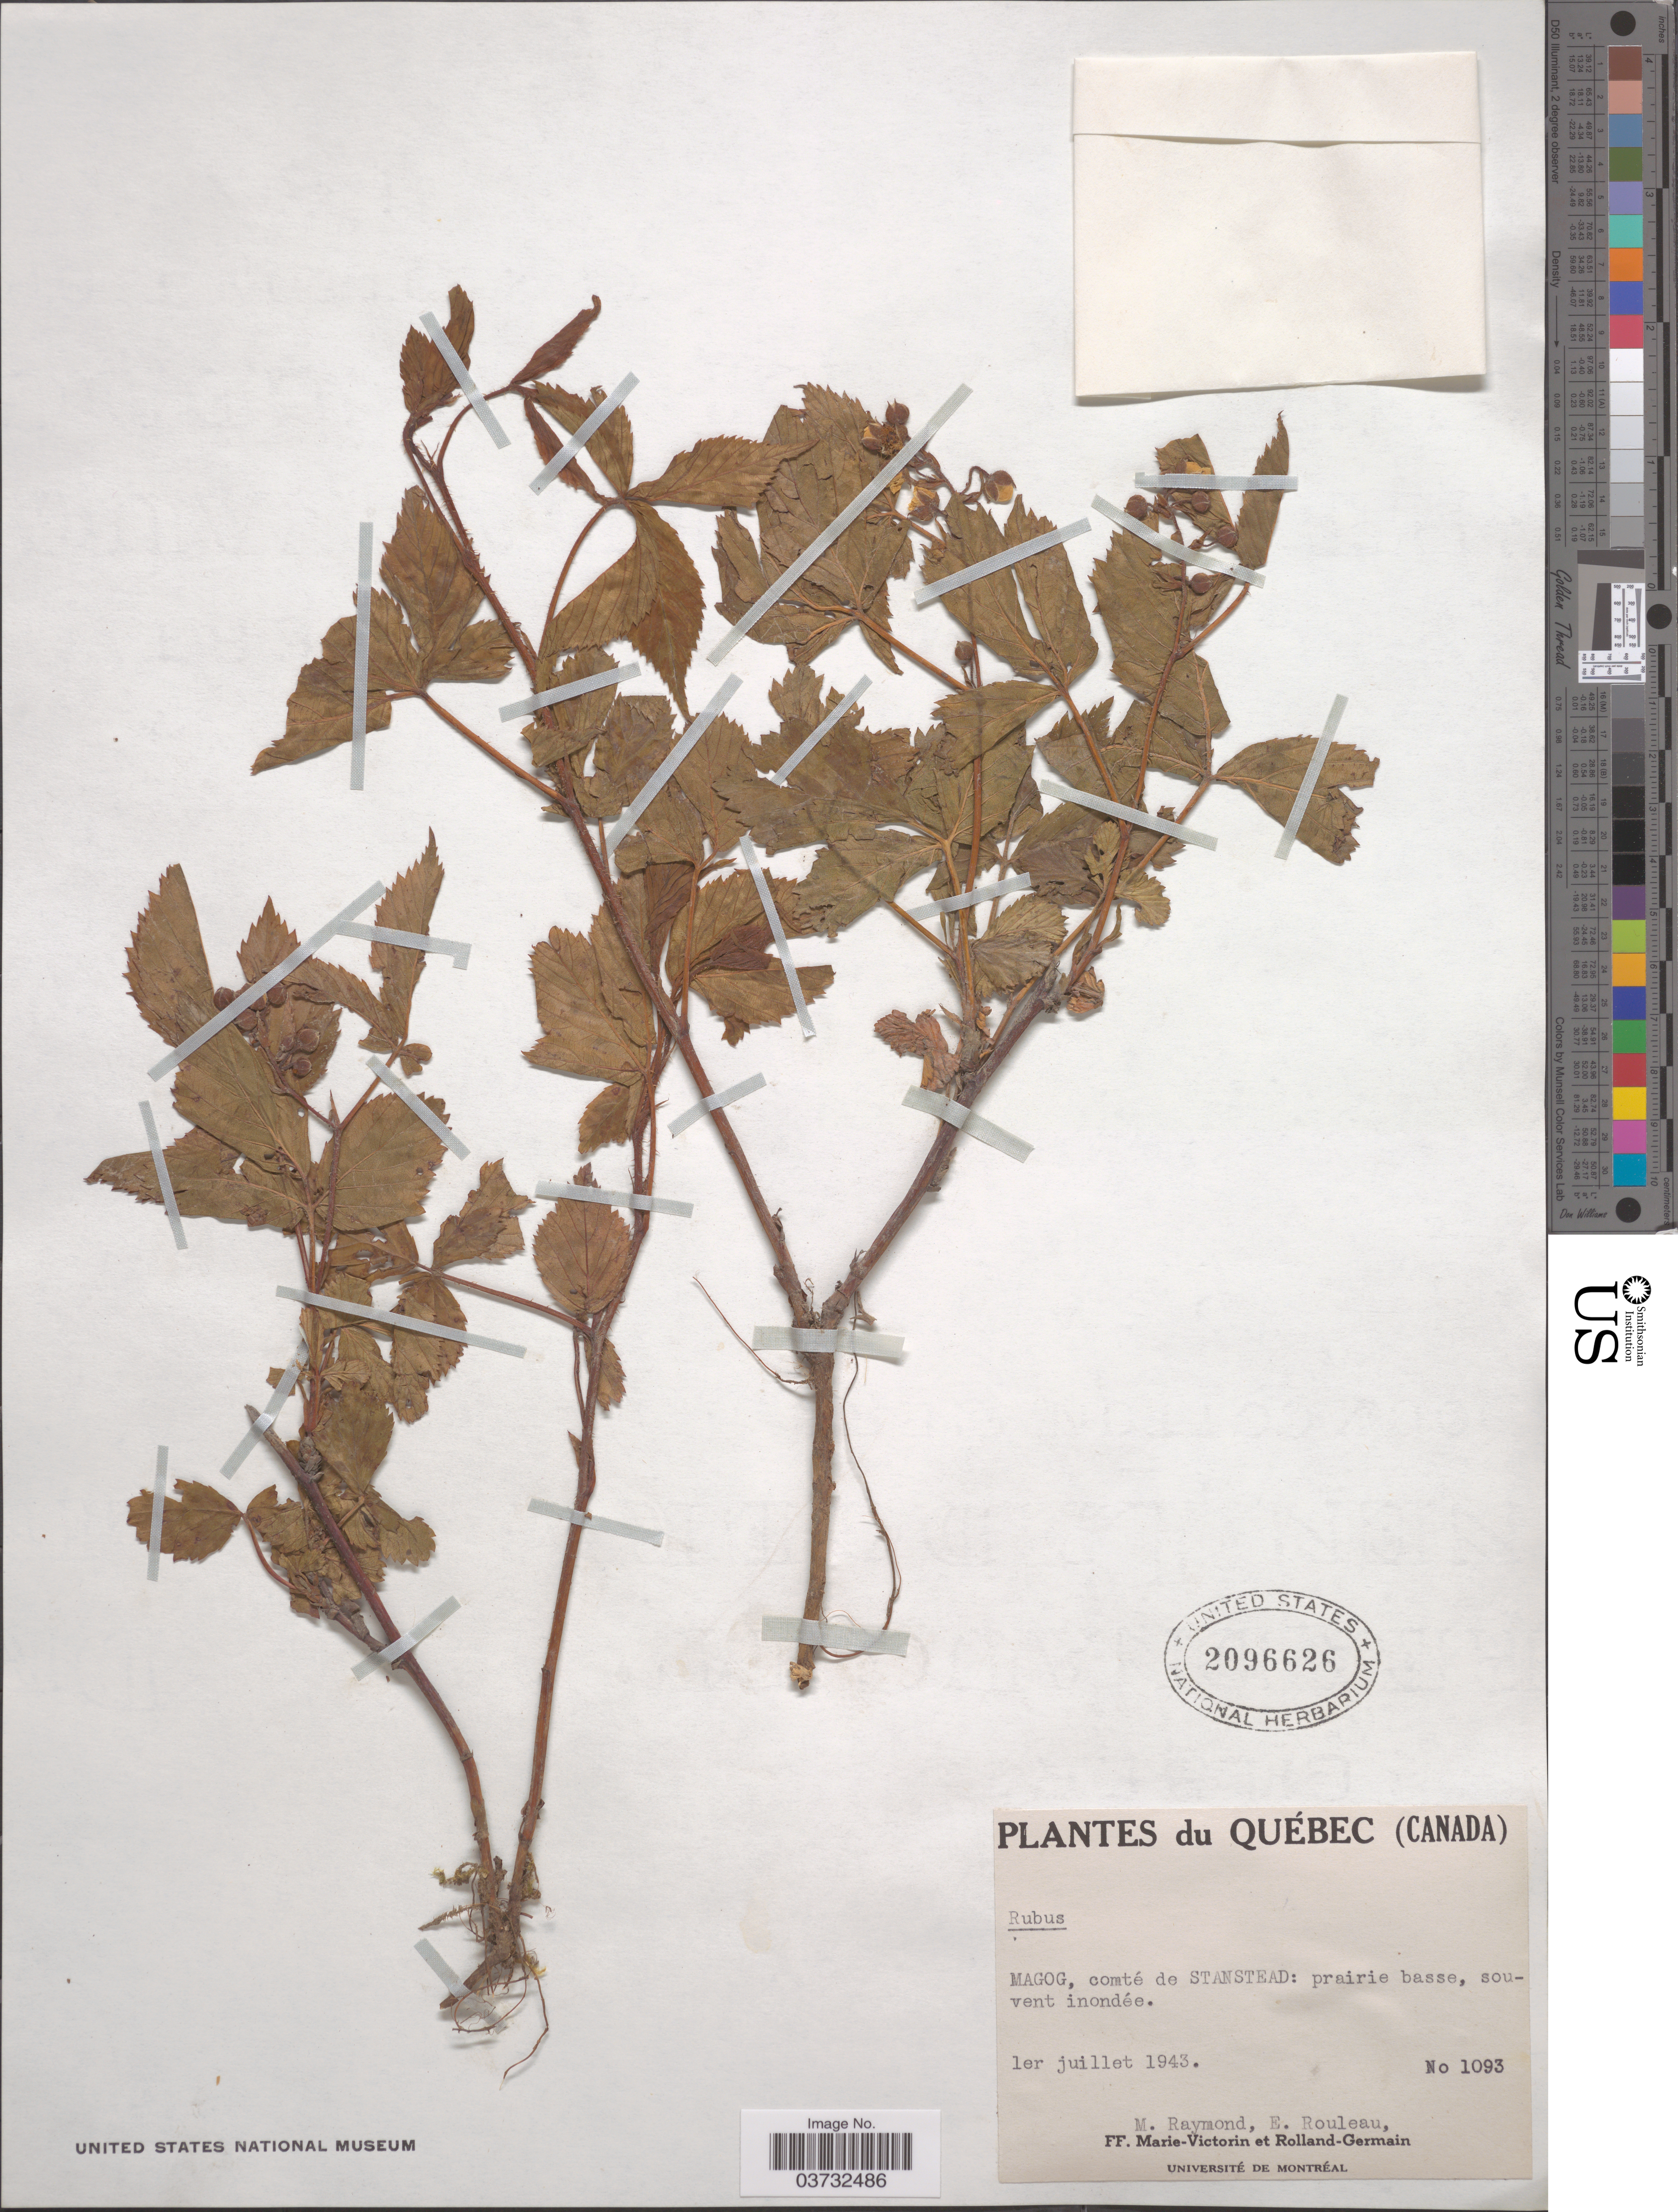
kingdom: Plantae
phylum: Tracheophyta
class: Magnoliopsida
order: Rosales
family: Rosaceae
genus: Rubus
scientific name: Rubus sp.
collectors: M. Raymond, E. Rouleau, F. Marie-Victorin & Rolland-Germain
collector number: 1093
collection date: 1943-07-01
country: Canada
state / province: Quebec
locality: Québec. Magog, comté de Stanstead: prairie basse, souvent inondée.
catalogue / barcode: US 2096626